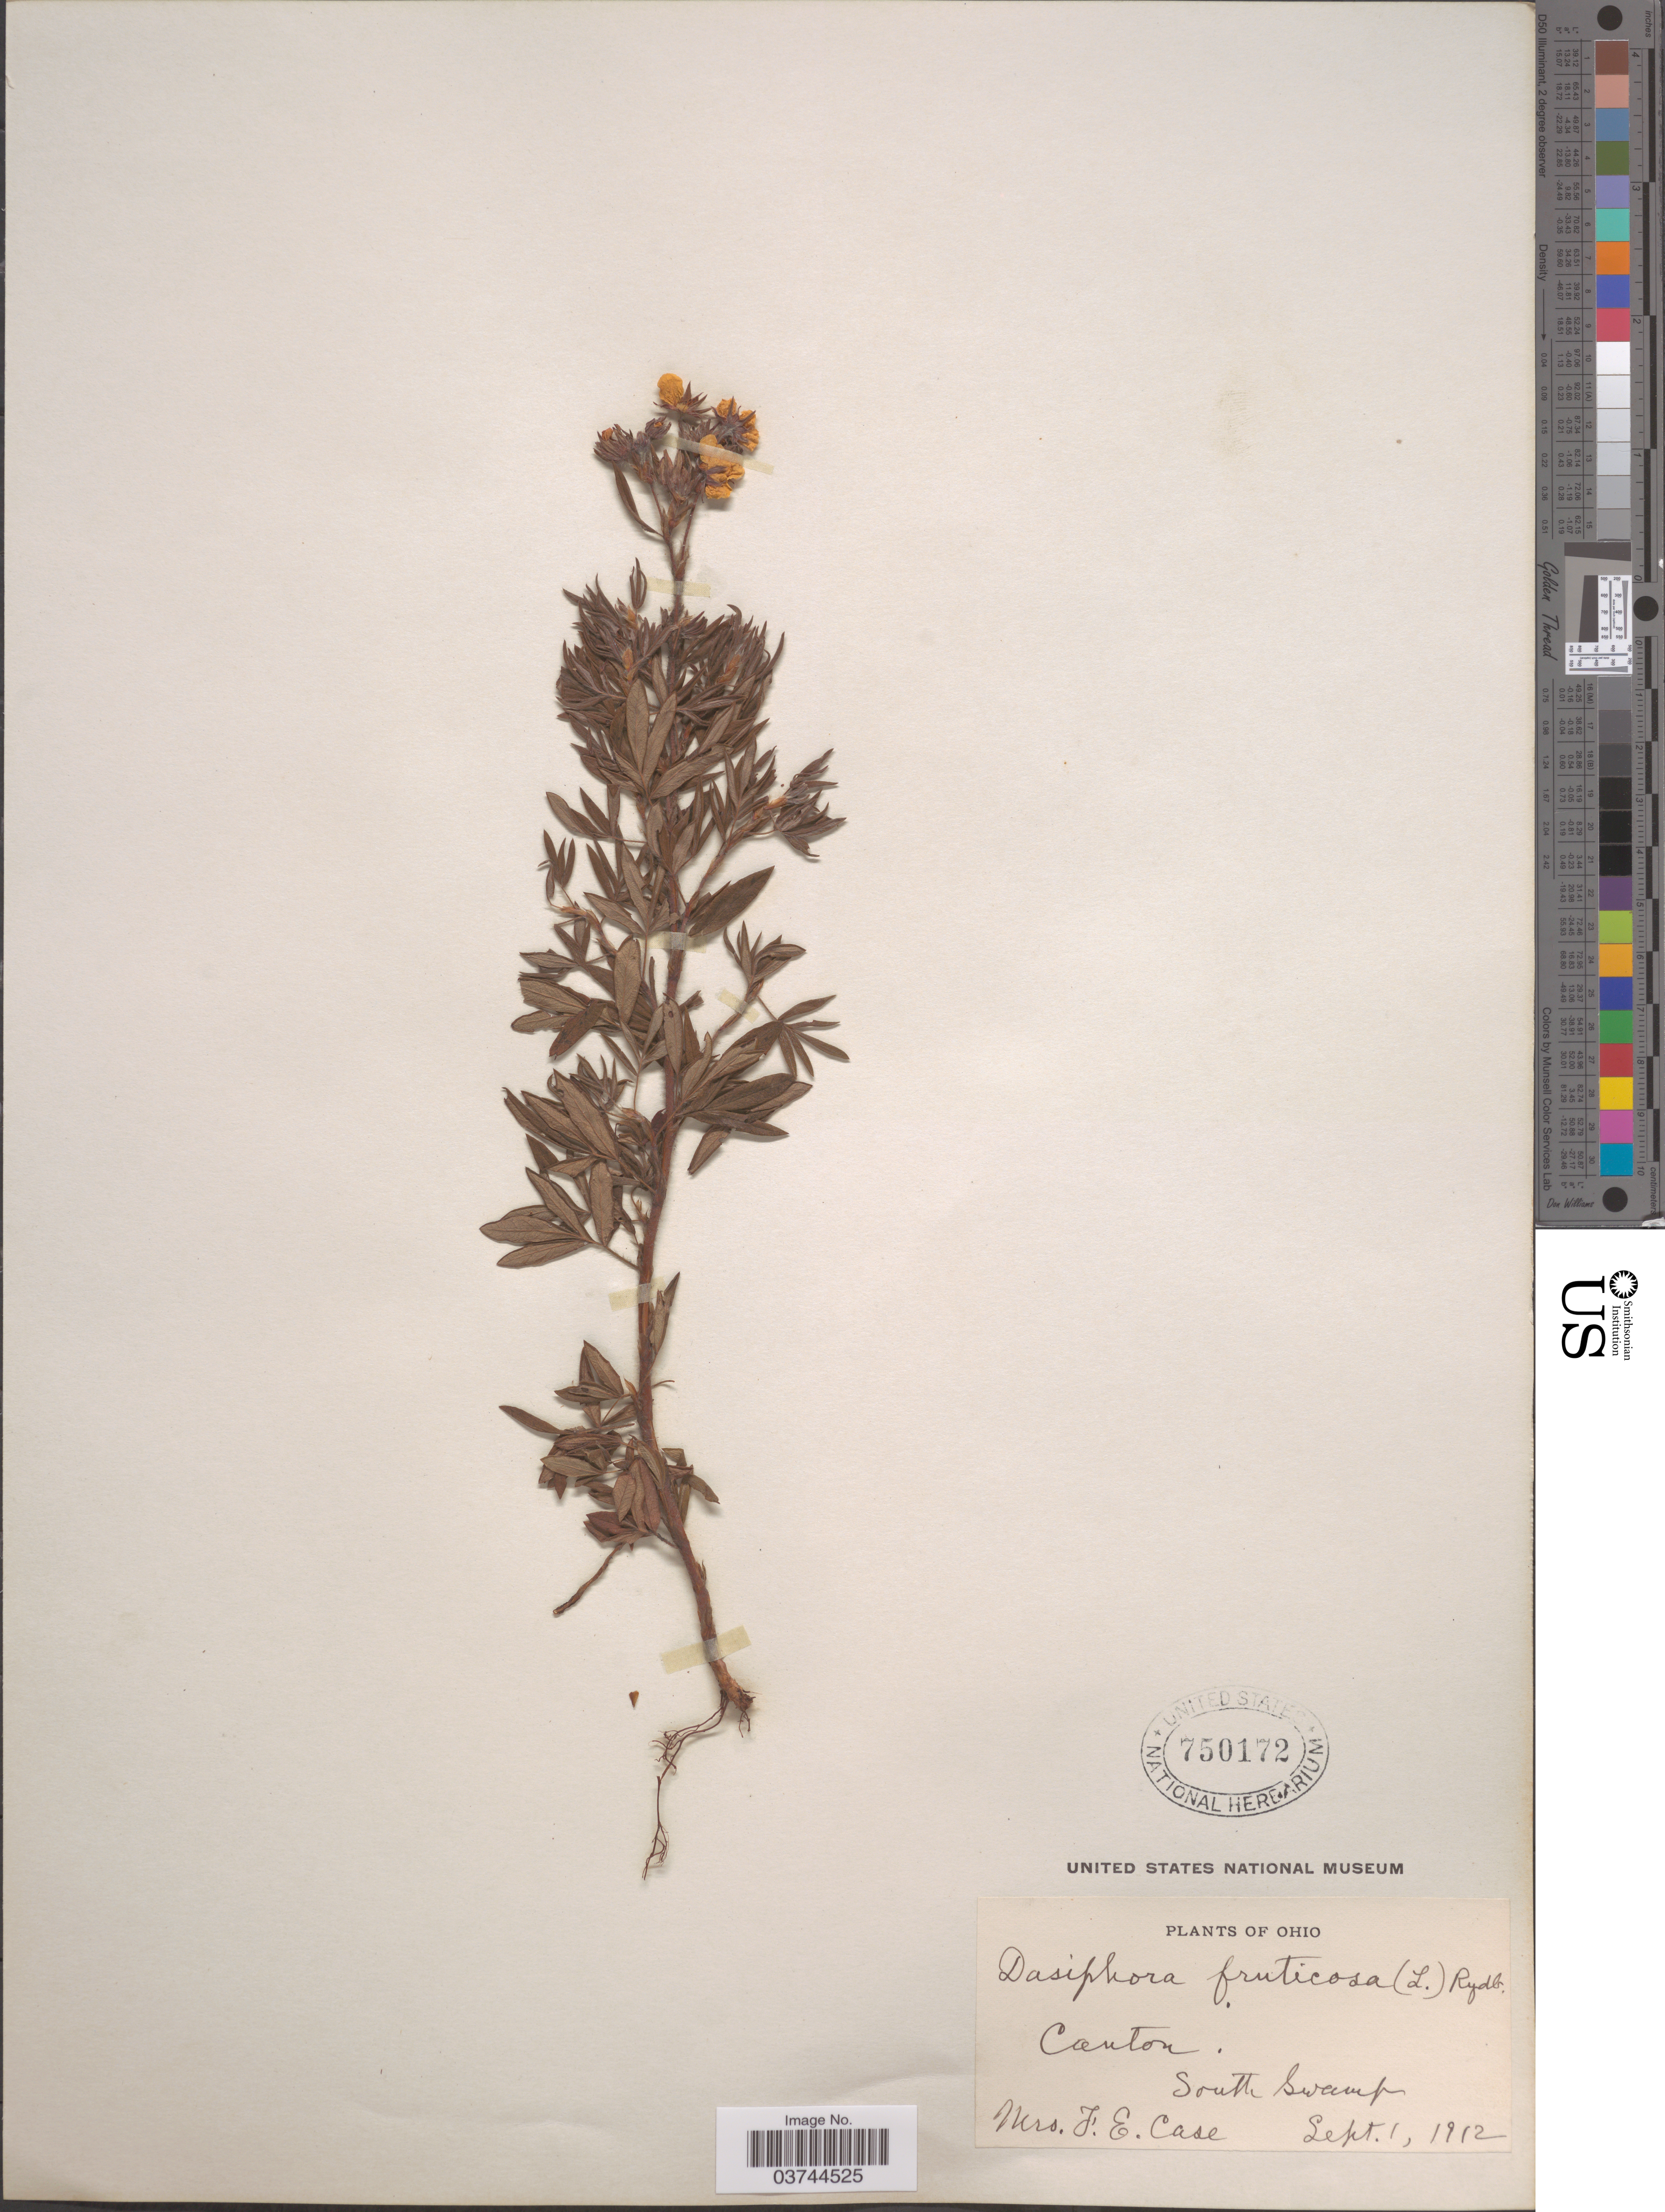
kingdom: Plantae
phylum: Tracheophyta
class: Magnoliopsida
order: Rosales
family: Rosaceae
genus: Dasiphora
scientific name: Dasiphora fruticosa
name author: (L.) Rydb.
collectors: F. Case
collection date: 1912-09-01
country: United States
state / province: Ohio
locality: Canton. South Swamp.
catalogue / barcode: US 750172